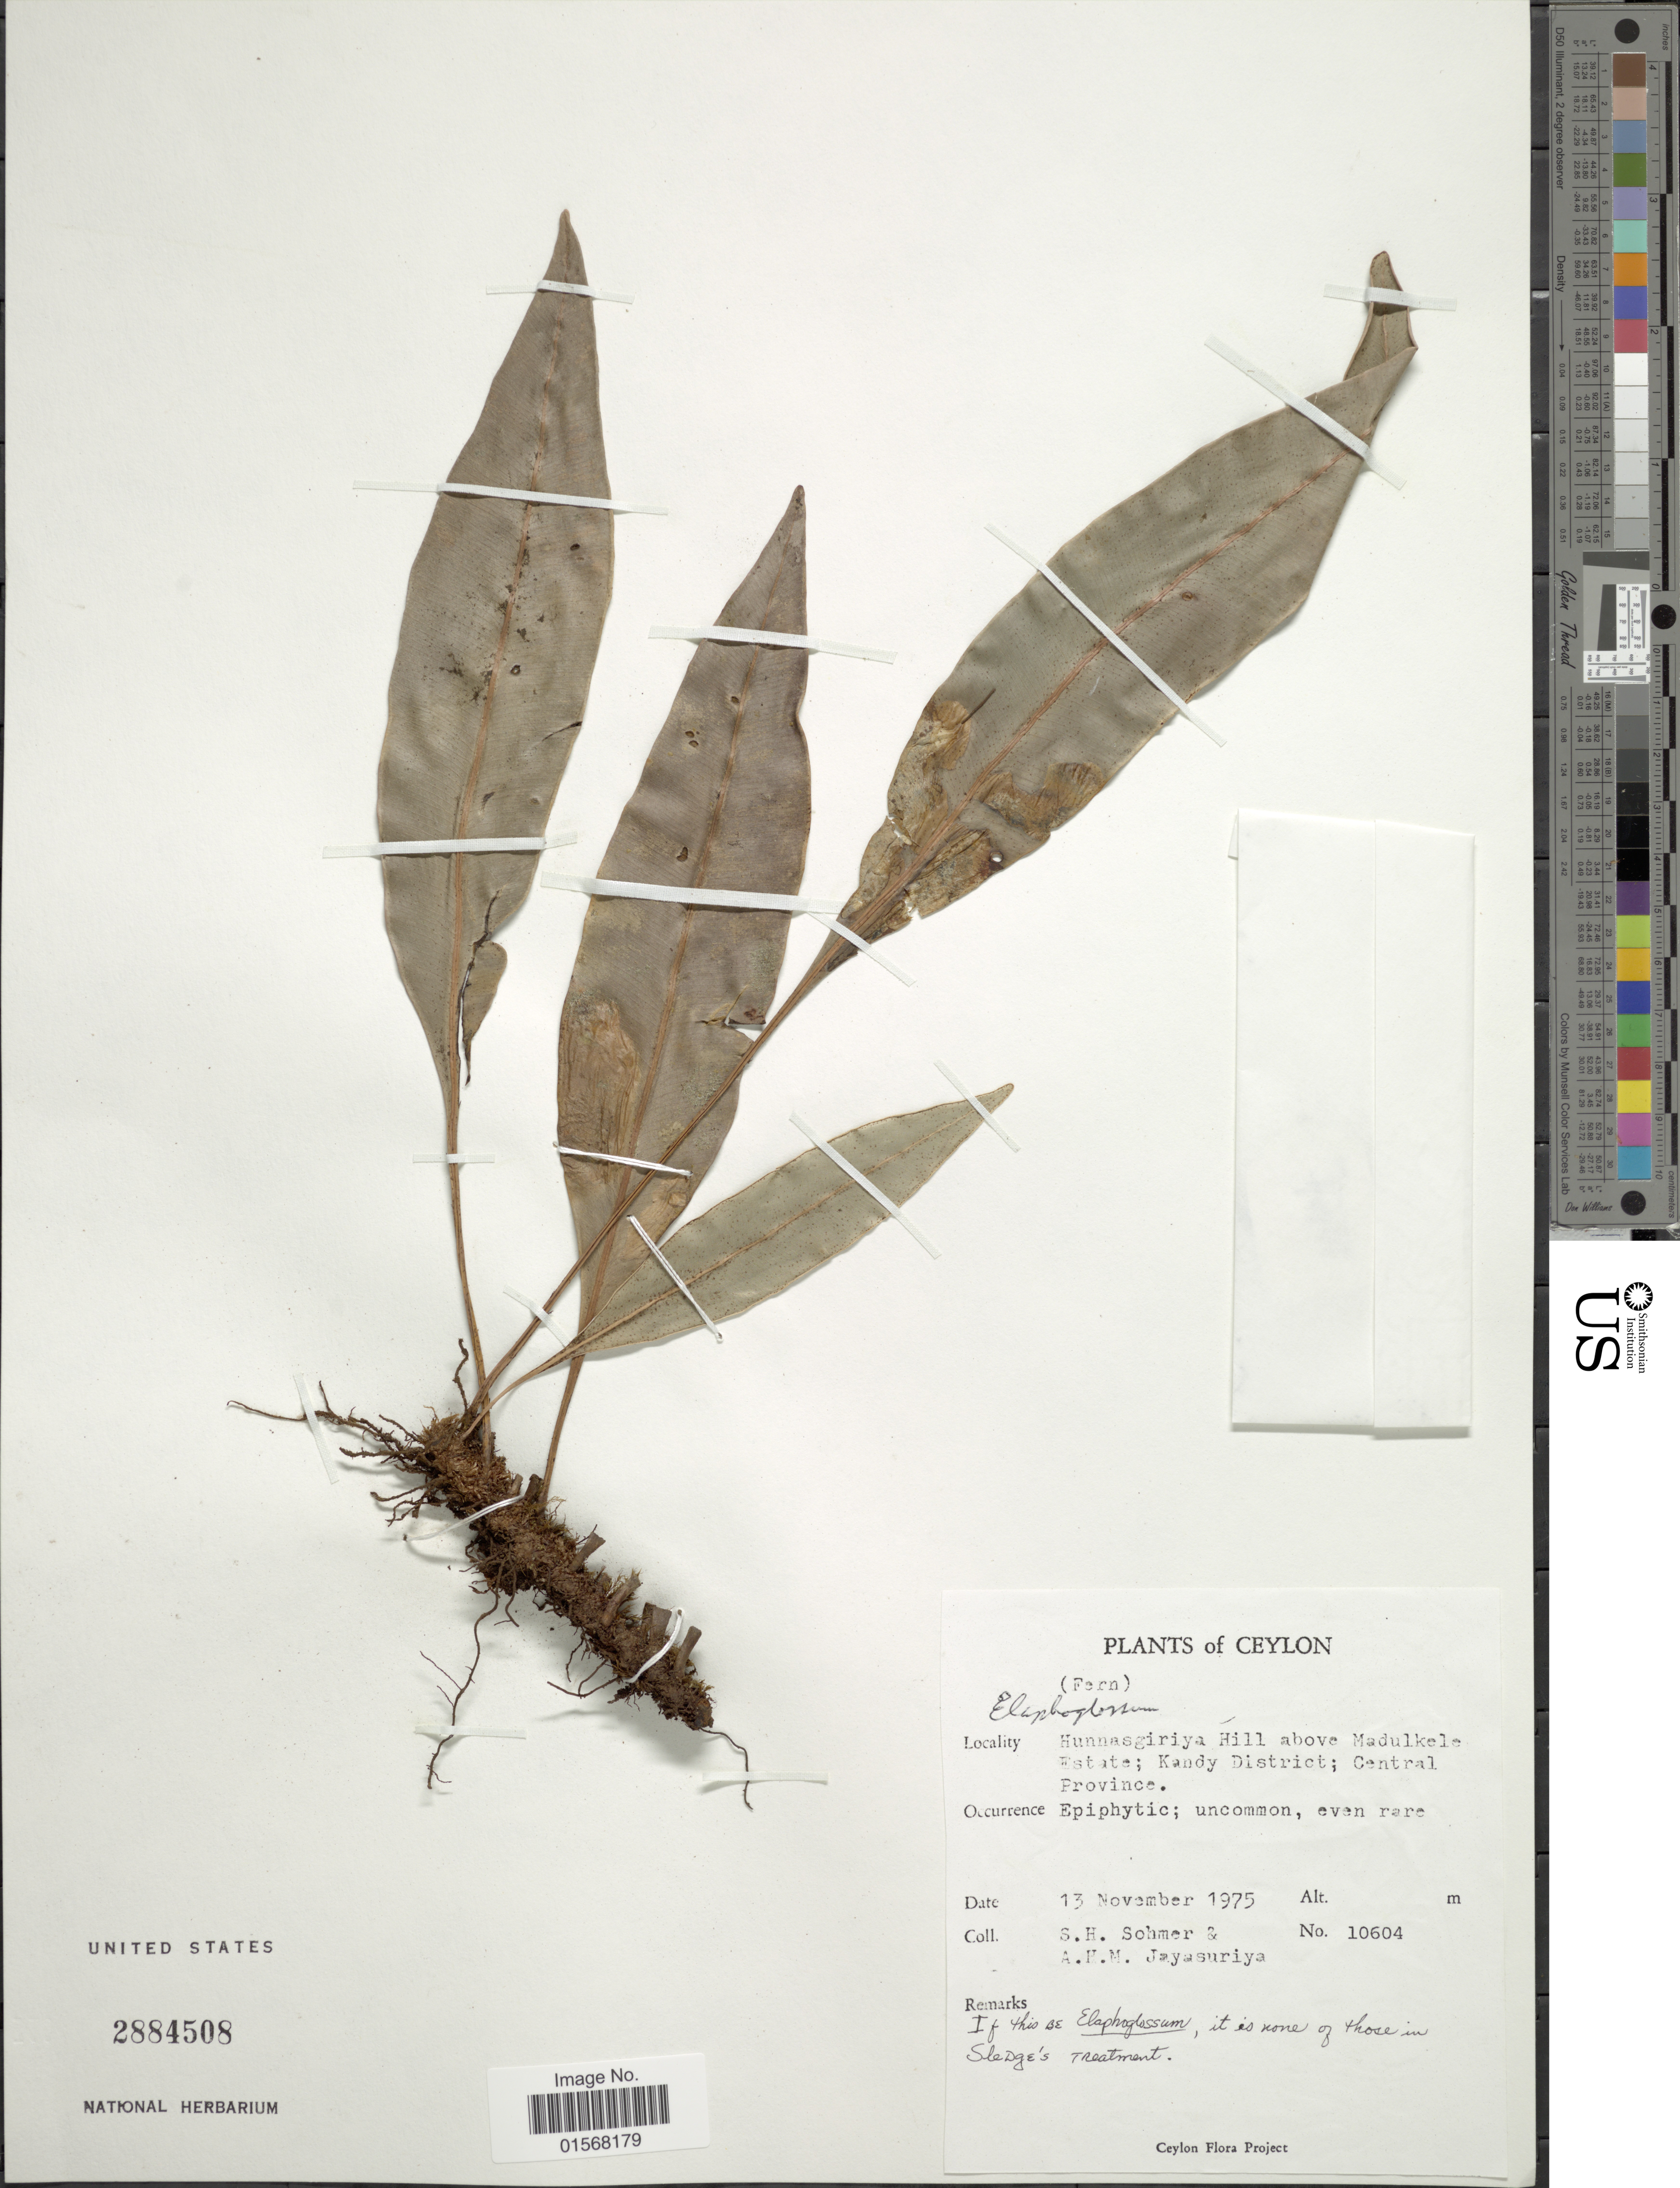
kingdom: Plantae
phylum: Tracheophyta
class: Polypodiopsida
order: Polypodiales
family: Dryopteridaceae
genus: Elaphoglossum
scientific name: Elaphoglossum sp.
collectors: S. H. Sohmer & A. H. Jayasuriya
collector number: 10604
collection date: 1975-11-13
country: Sri Lanka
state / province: Central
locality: Hunnasgiriya Hill above Madulkele Estate, Kandy District, Central Province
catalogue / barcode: US 2884508